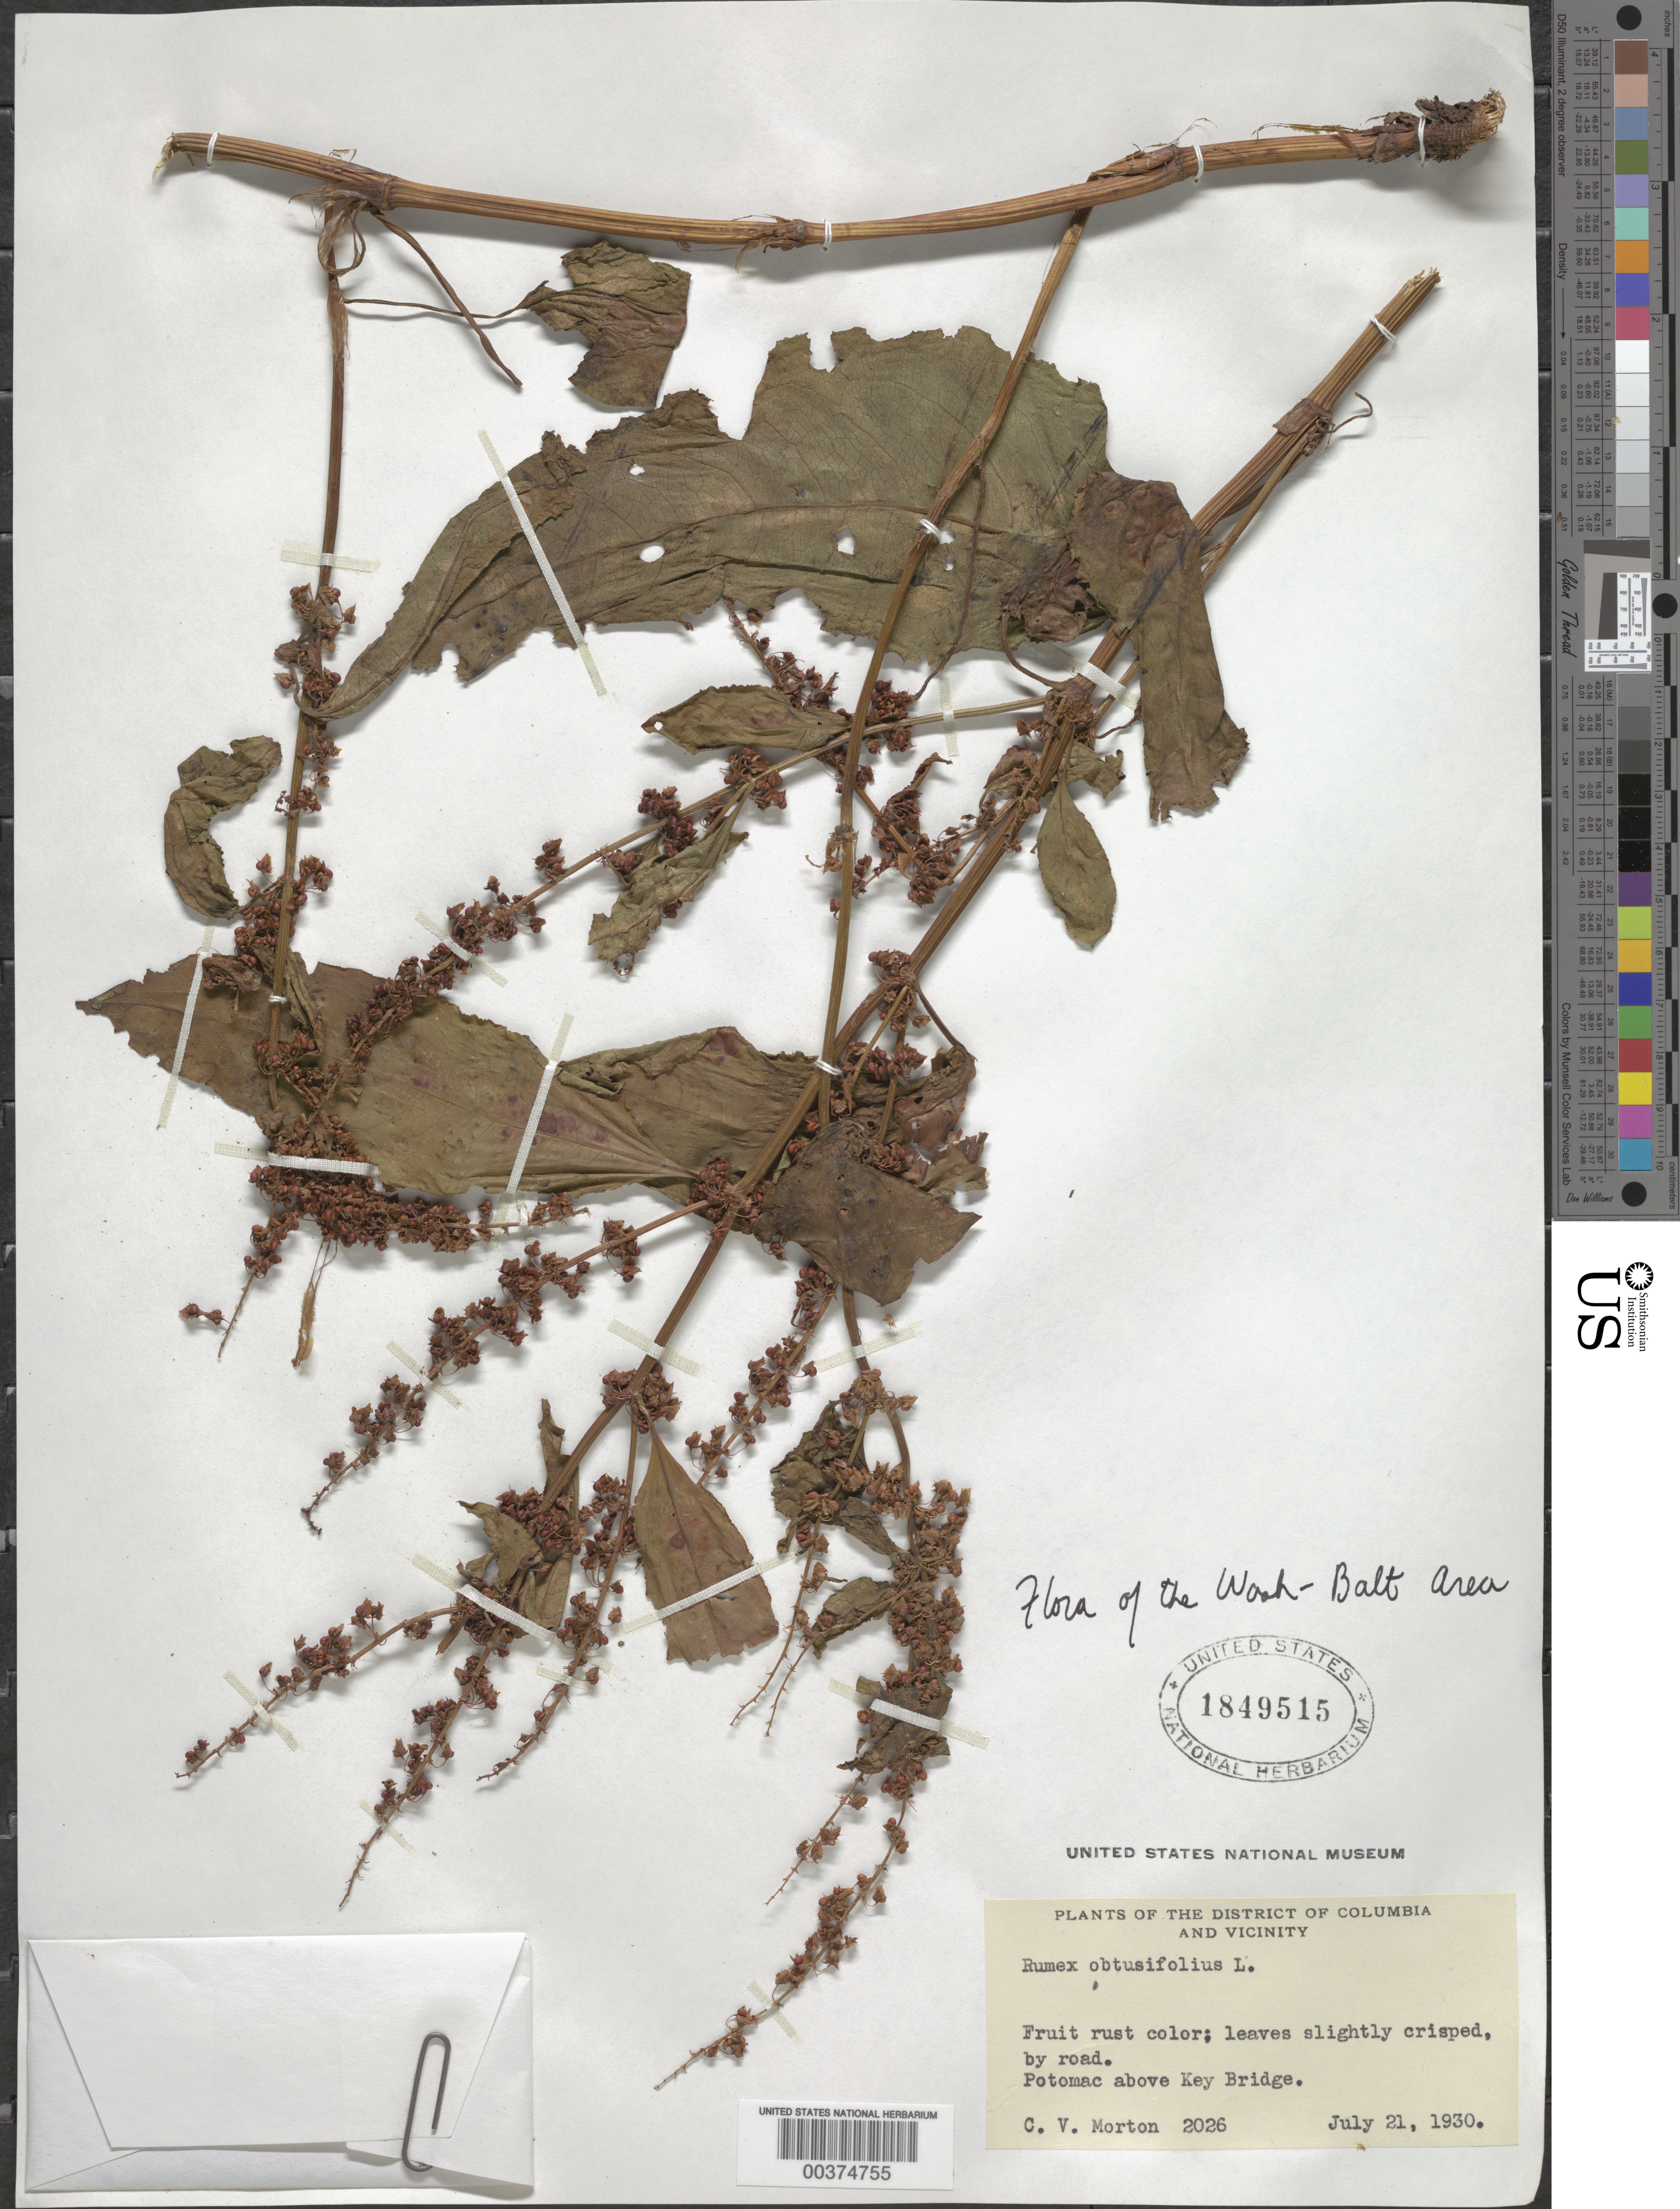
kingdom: Plantae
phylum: Tracheophyta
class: Magnoliopsida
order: Caryophyllales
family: Polygonaceae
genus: Rumex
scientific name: Rumex obtusifolius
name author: L.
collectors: C. V. Morton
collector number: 2026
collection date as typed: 21 Jul 1930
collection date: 1930-07-21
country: United States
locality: Potomac River above Key Bridge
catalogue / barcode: US 1849515